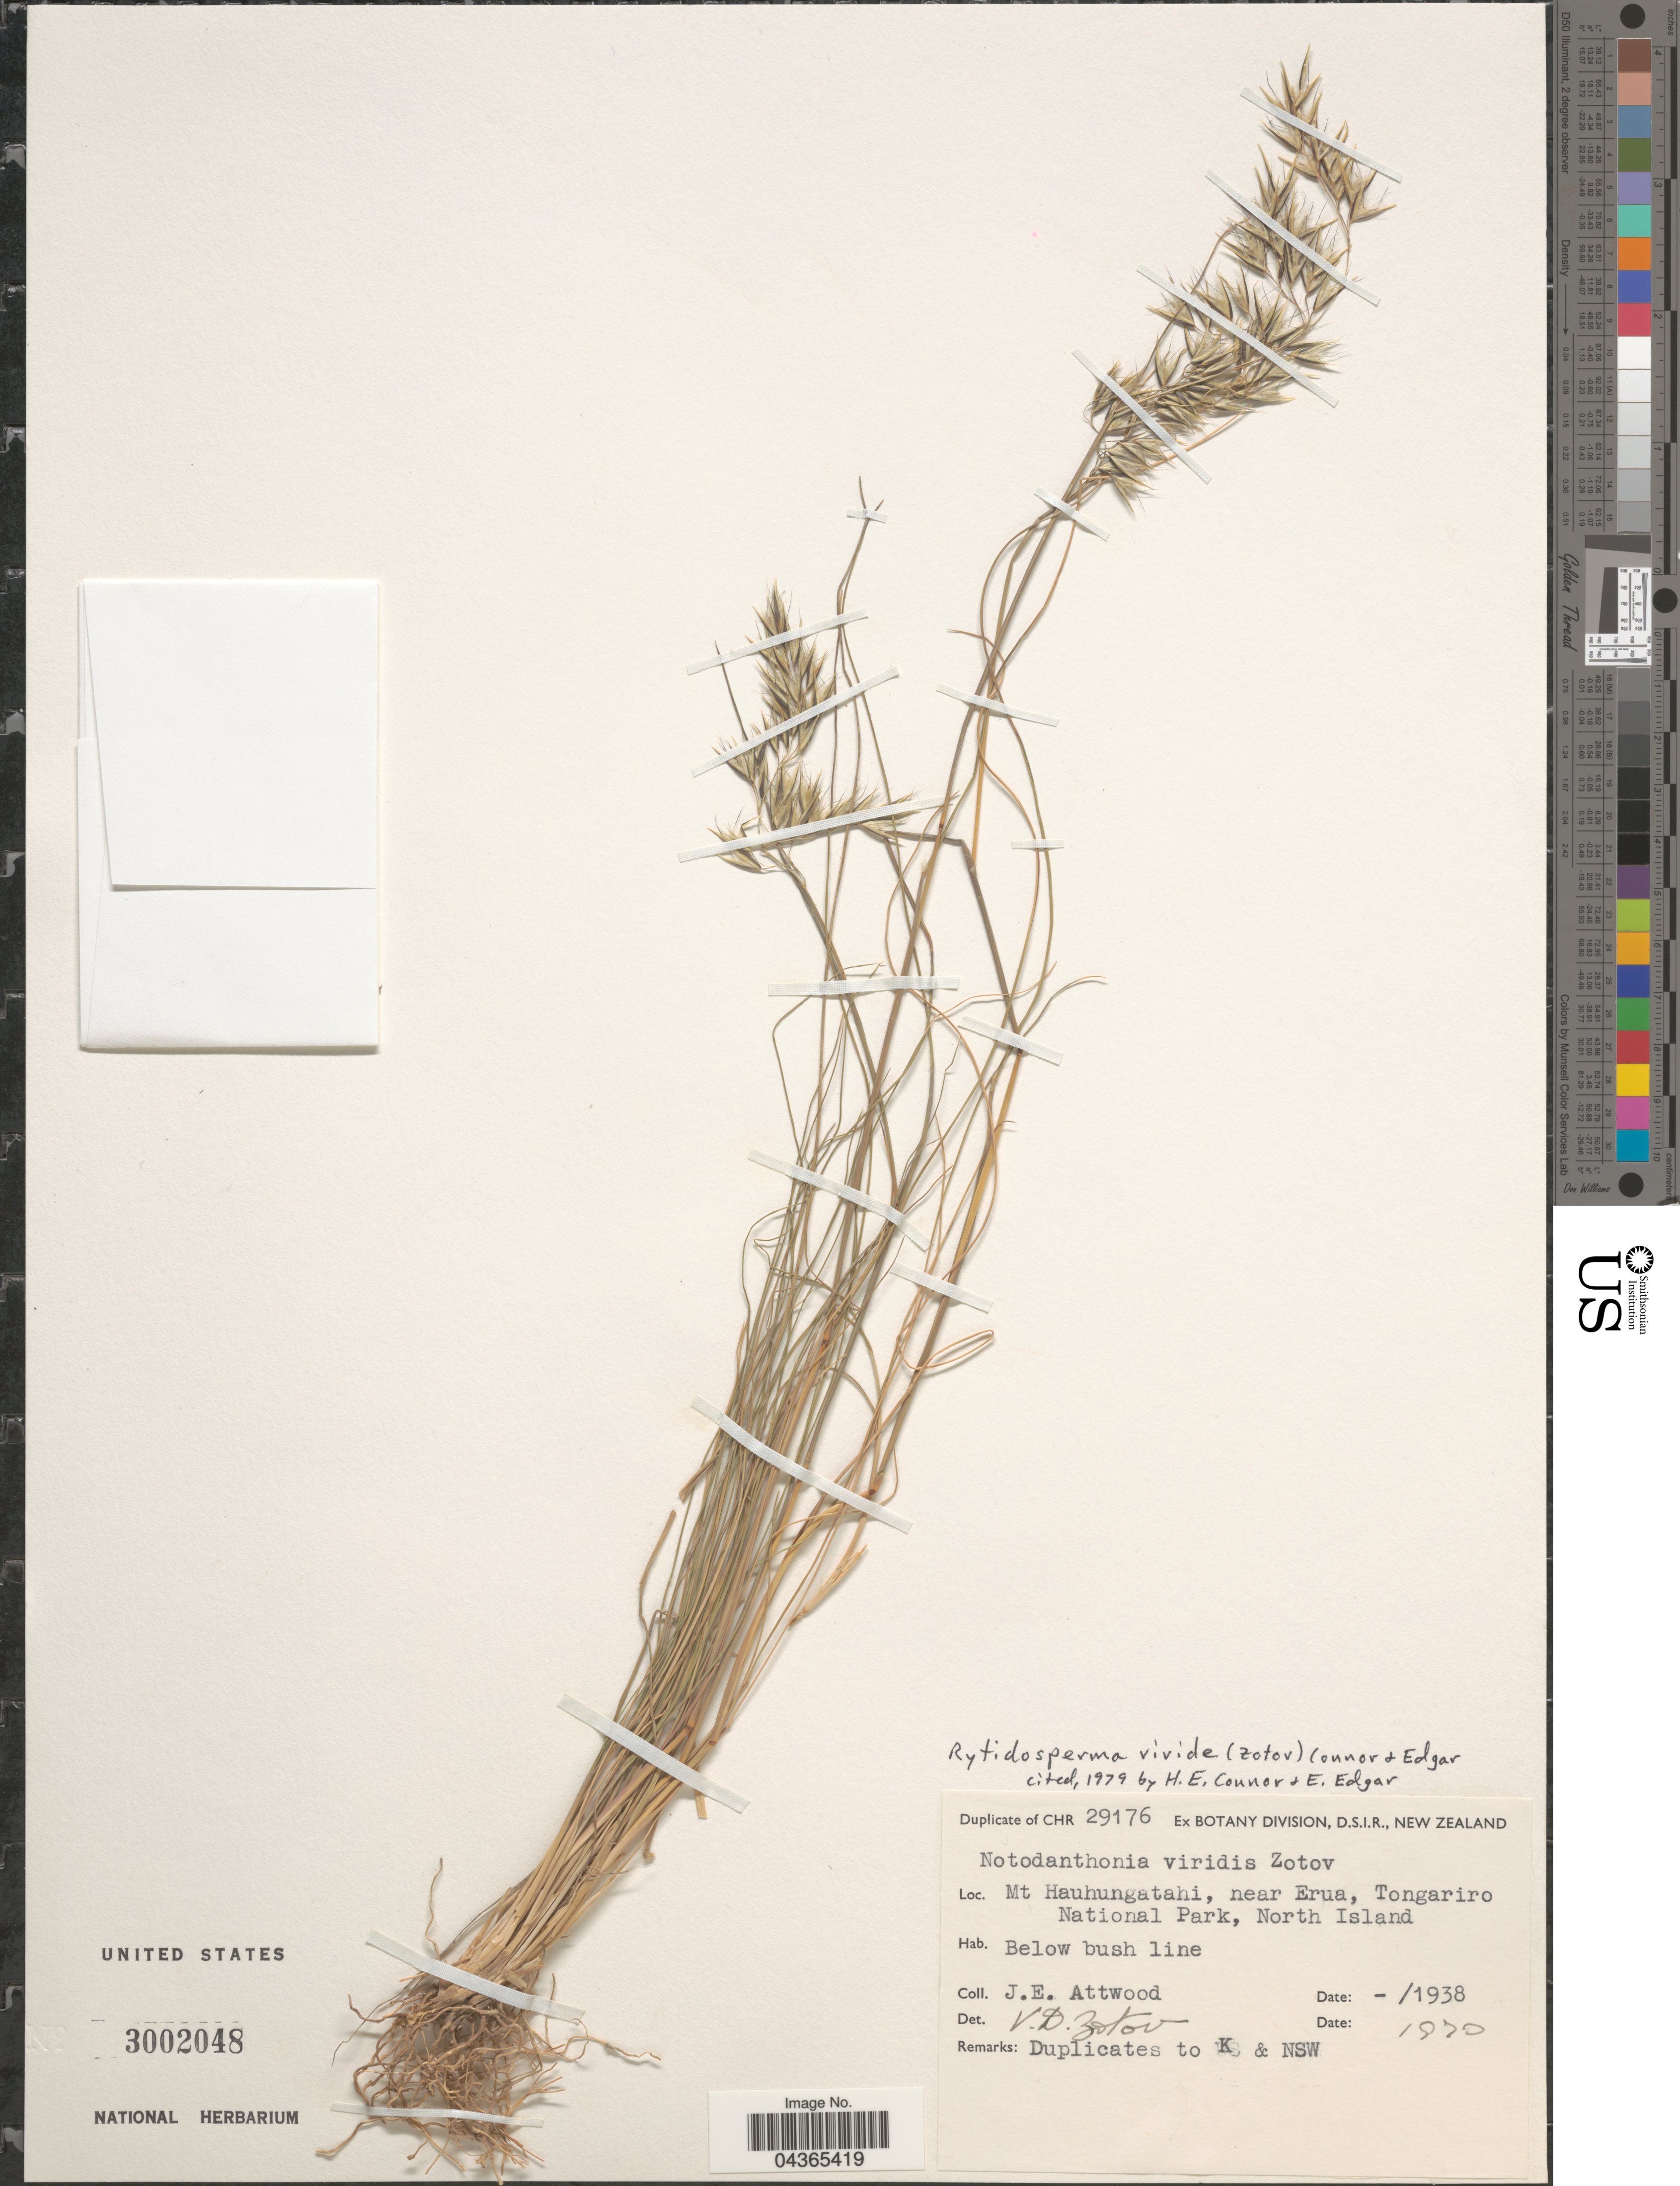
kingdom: Plantae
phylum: Tracheophyta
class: Liliopsida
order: Poales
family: Poaceae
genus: Rytidosperma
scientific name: Rytidosperma viride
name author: (Zotov) Connor & Edgar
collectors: J. Attwood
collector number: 29176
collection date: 1938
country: New Zealand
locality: Mt Hauhungatahi, near Erua, Tongariro National Park, North Island. Below bush line.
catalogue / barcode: US 3002048